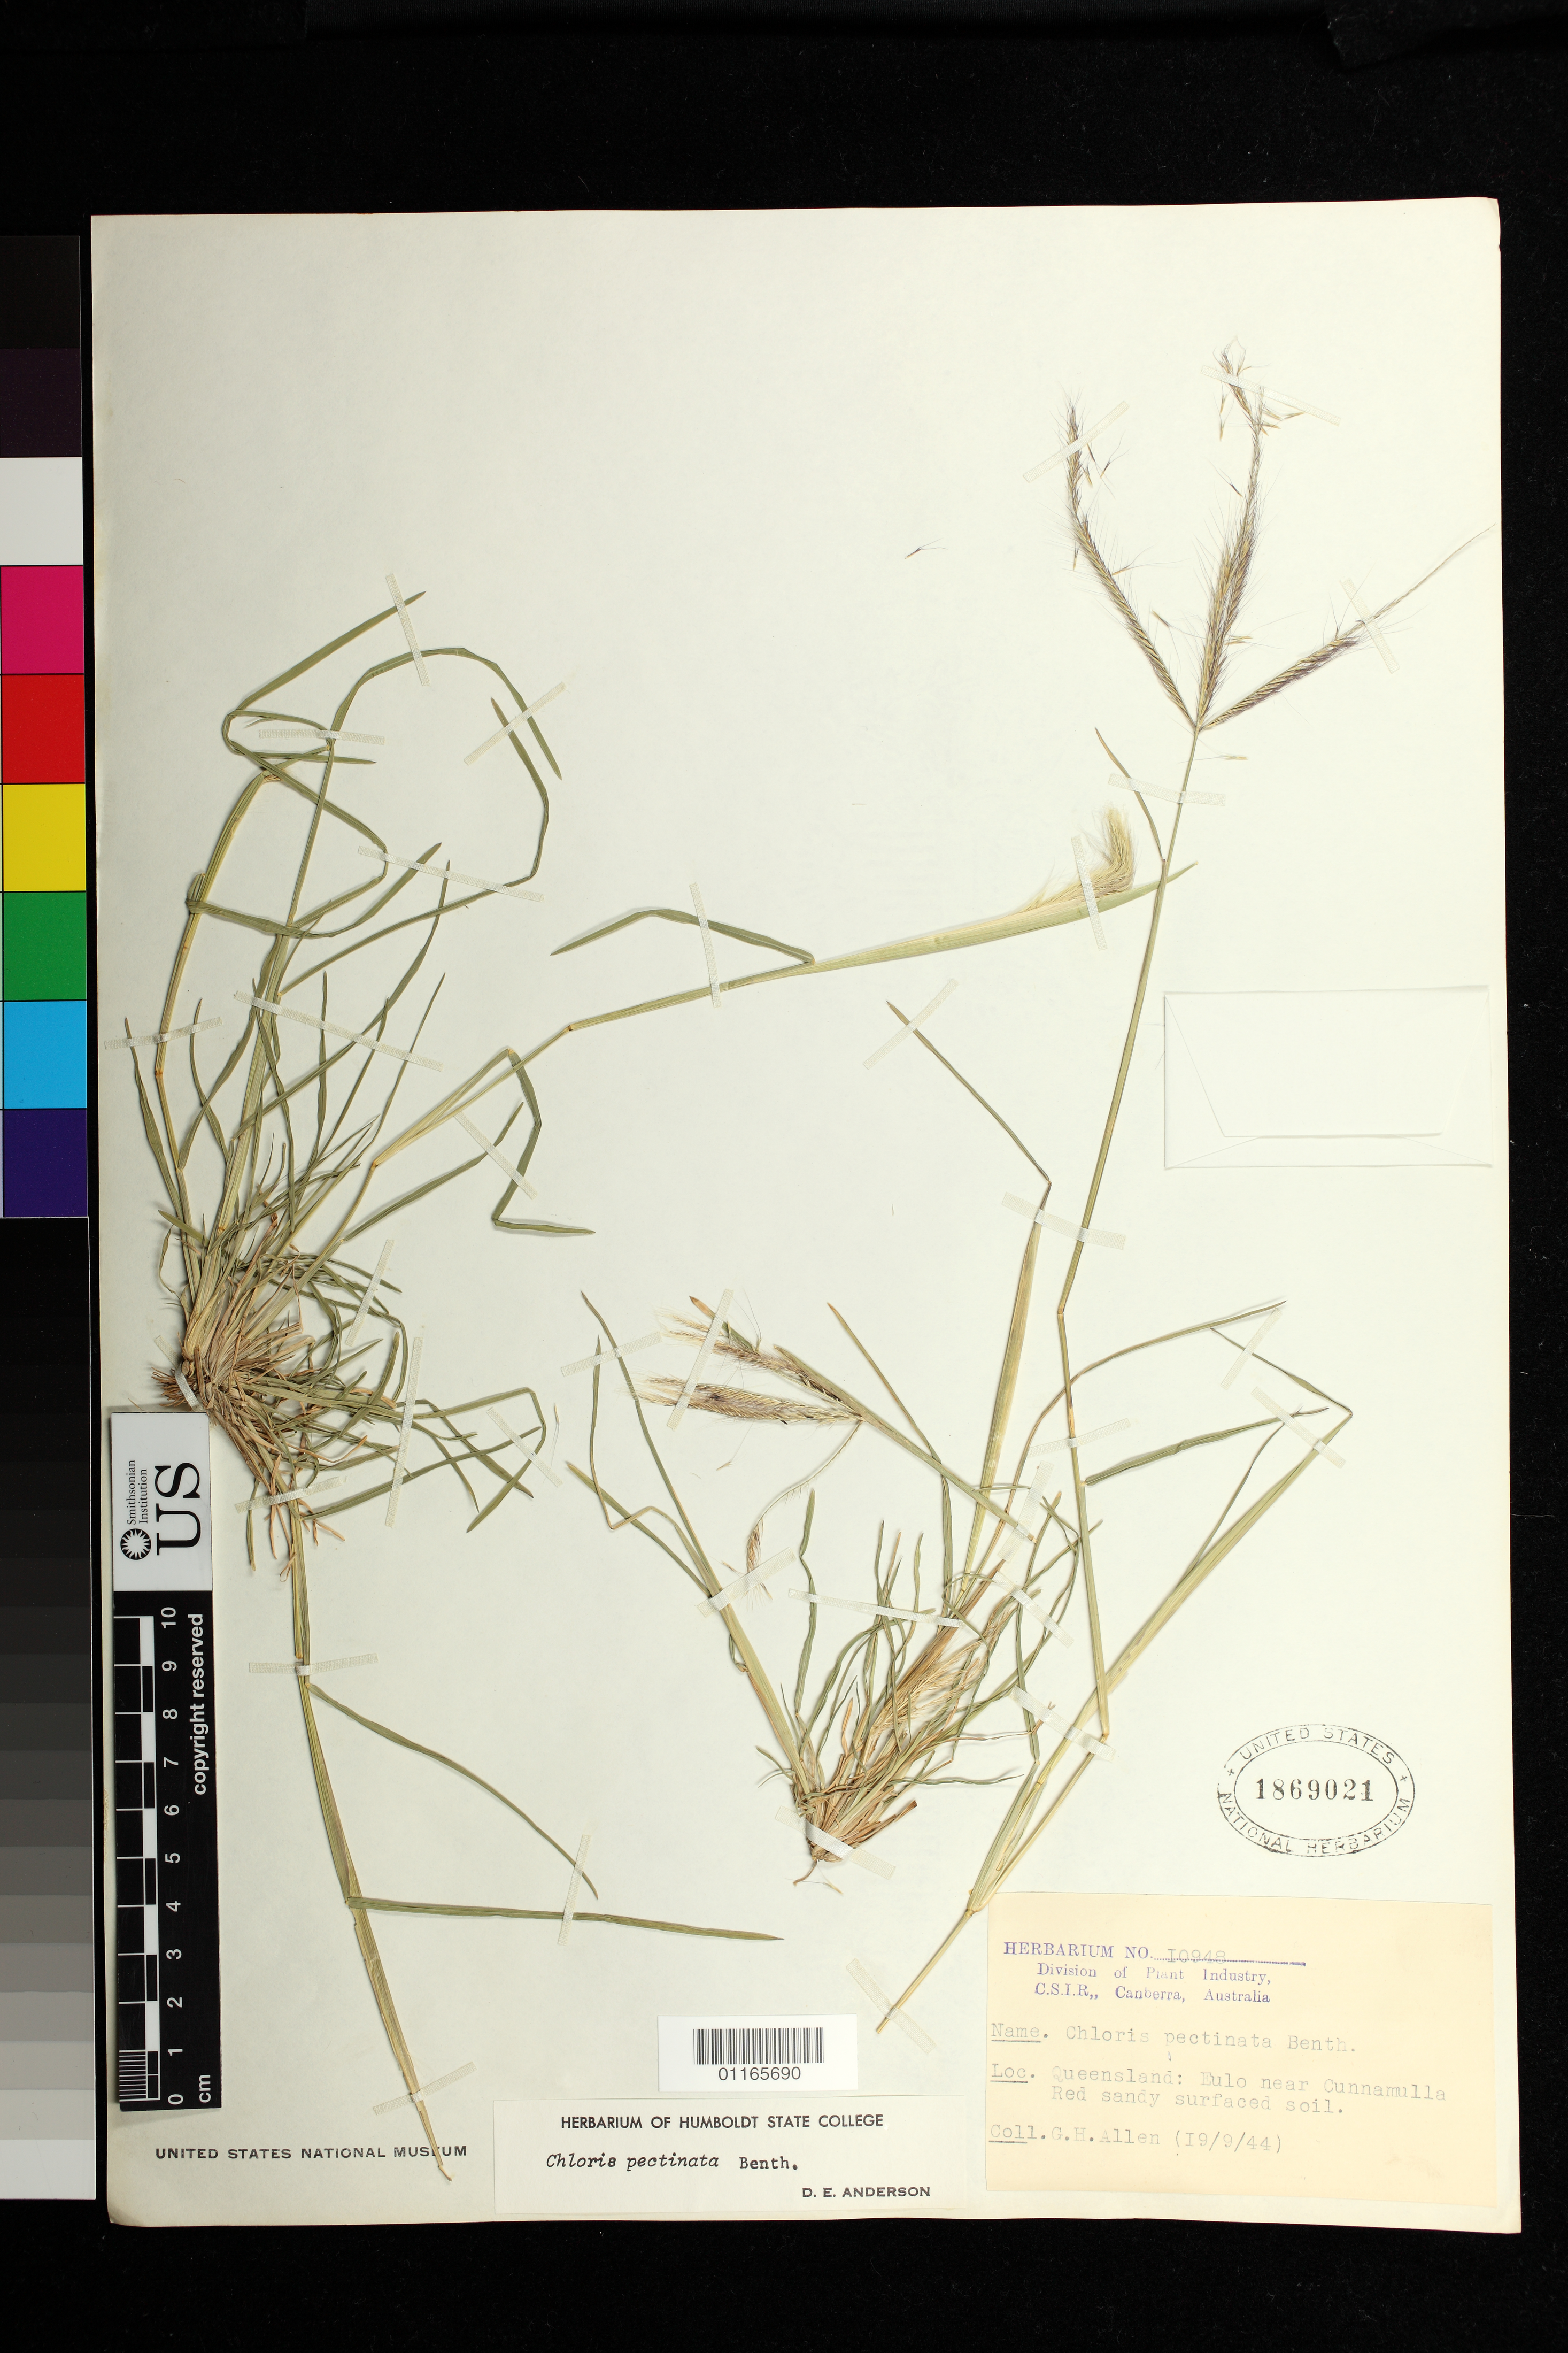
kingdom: Plantae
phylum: Tracheophyta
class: Liliopsida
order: Poales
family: Poaceae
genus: Chloris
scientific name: Chloris pectinata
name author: Benth.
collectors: G. Allen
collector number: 10948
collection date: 1944-09-19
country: Australia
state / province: Queensland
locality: Eulo near Cunnamulla.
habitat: Red sandy surfaced soil.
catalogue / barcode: US 1869021